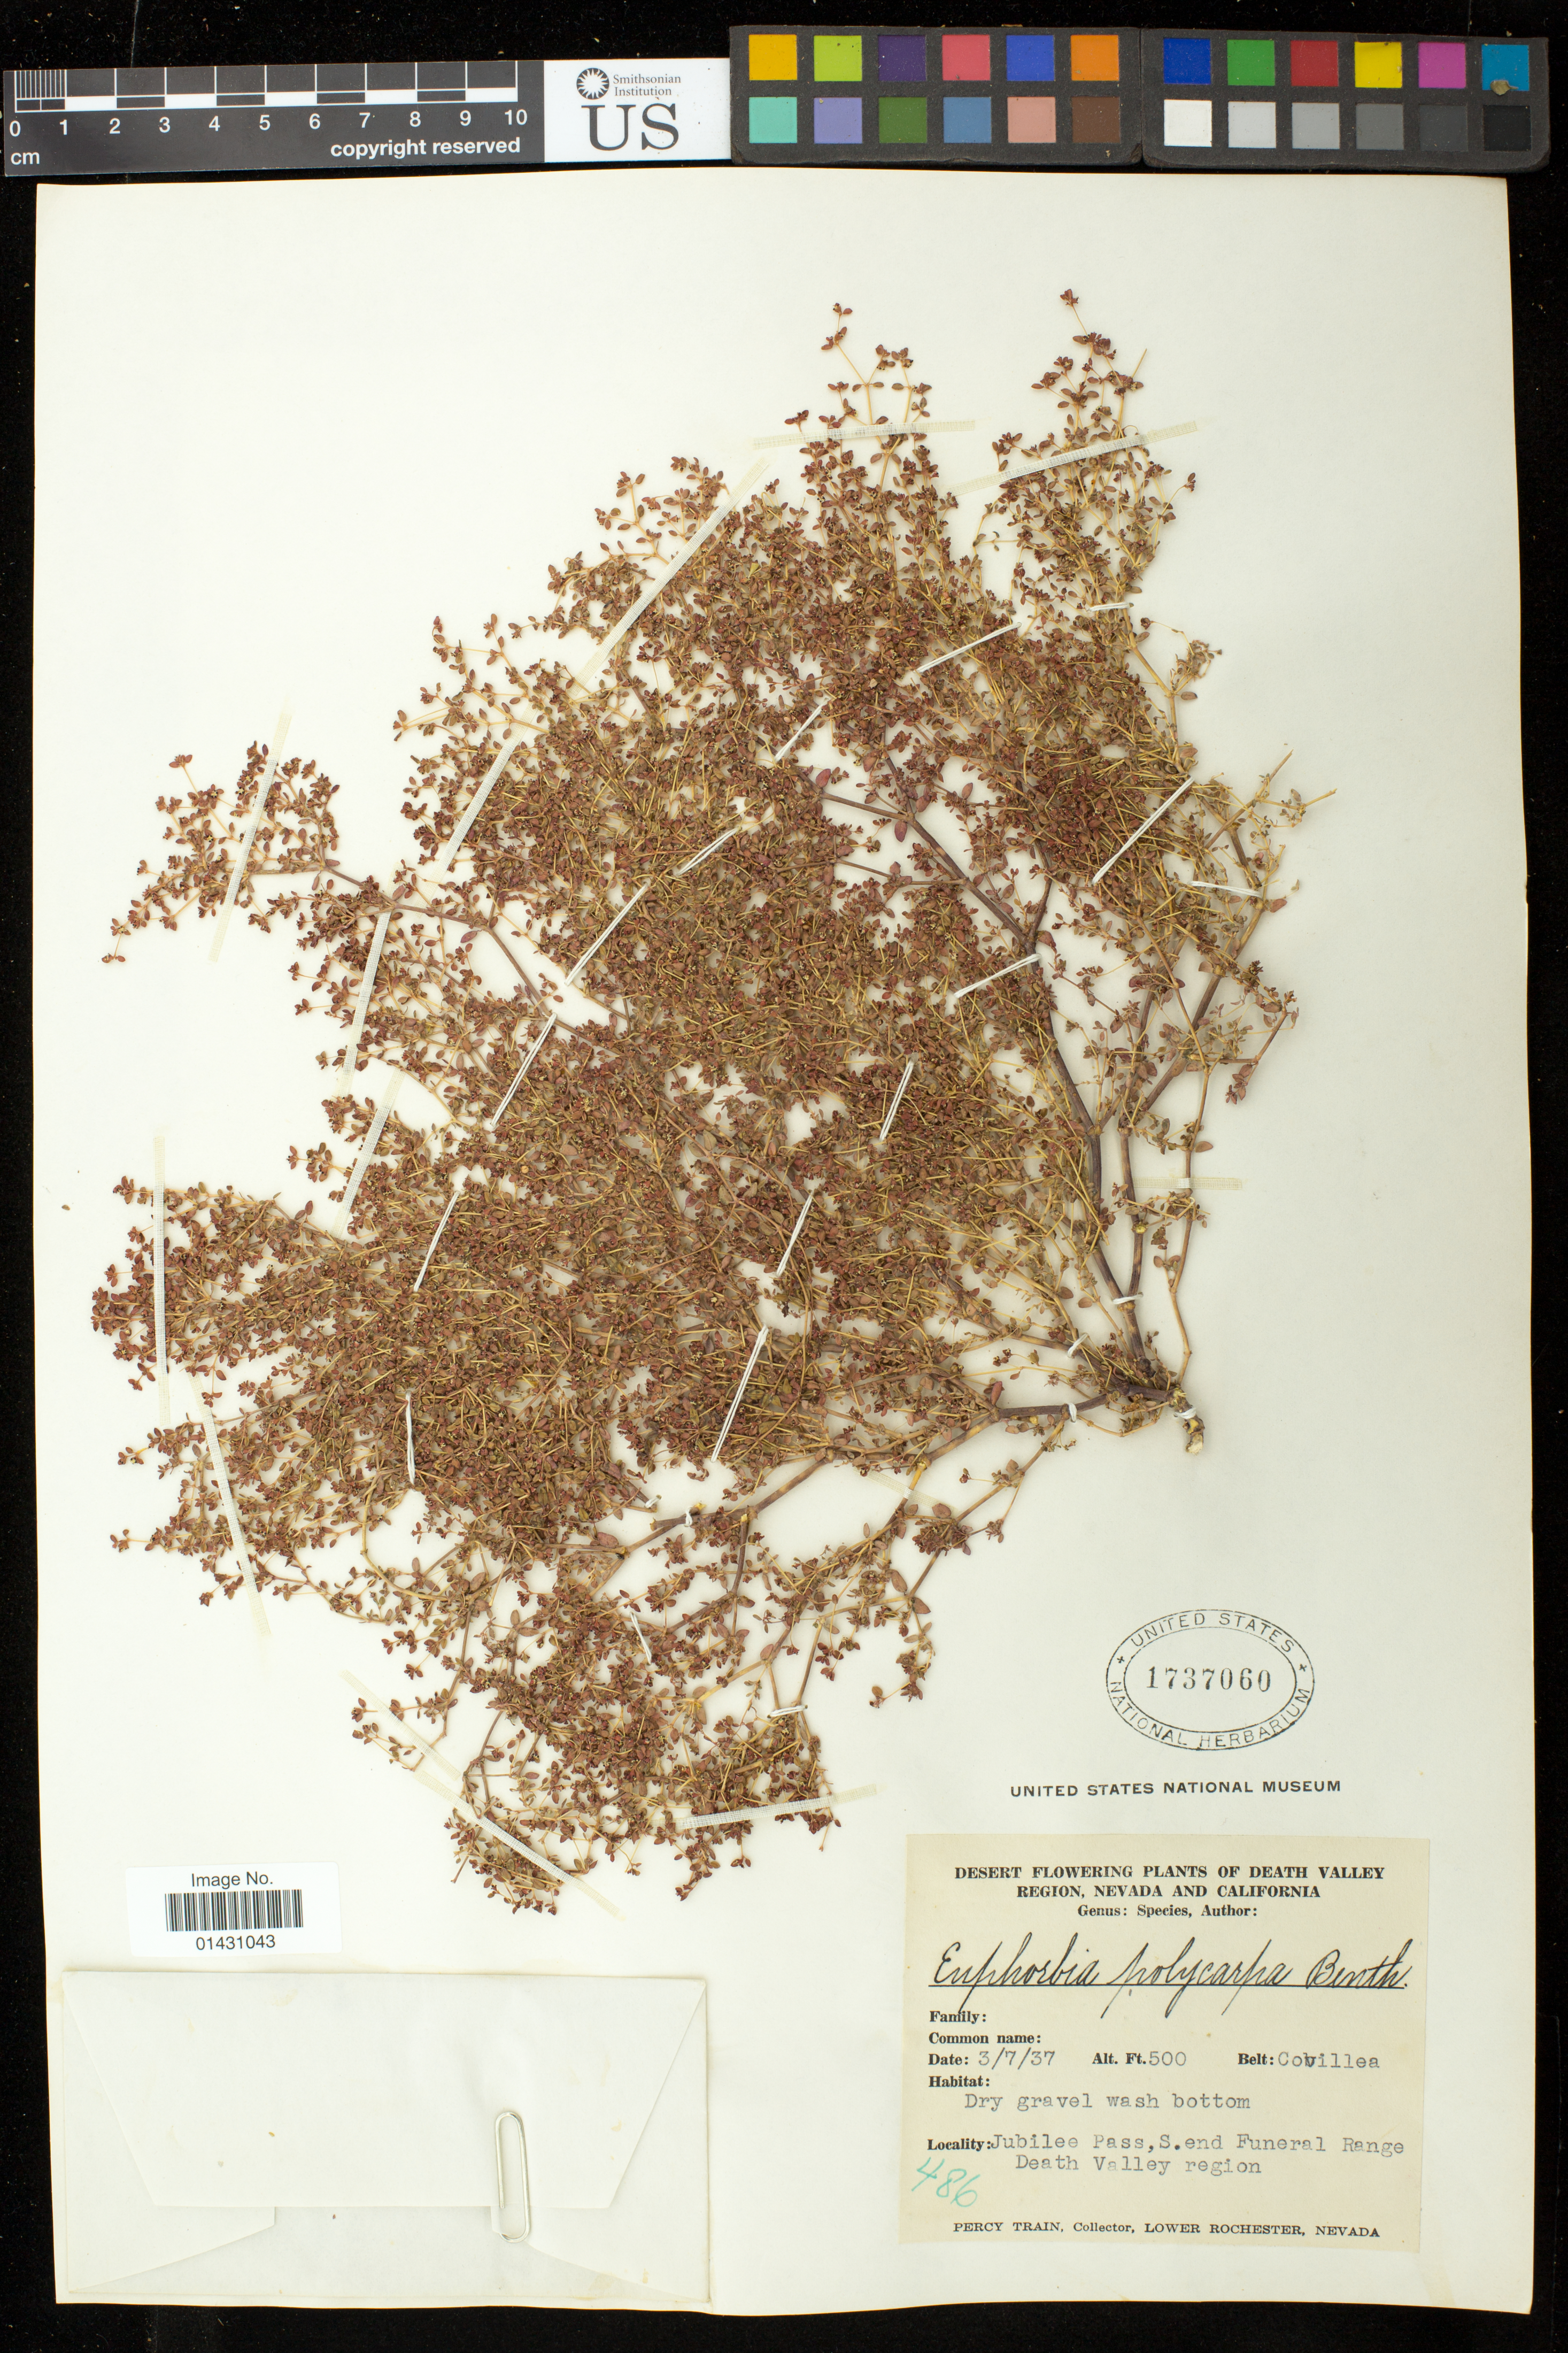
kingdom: Plantae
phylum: Tracheophyta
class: Magnoliopsida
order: Malpighiales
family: Euphorbiaceae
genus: Euphorbia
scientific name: Euphorbia polycarpa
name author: Benth.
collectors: P. Train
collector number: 486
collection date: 1937-03-07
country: United States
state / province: California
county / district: Inyo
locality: Jubilee Pass, S. end Funeral Range Death Valley region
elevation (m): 152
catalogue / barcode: US 1737060